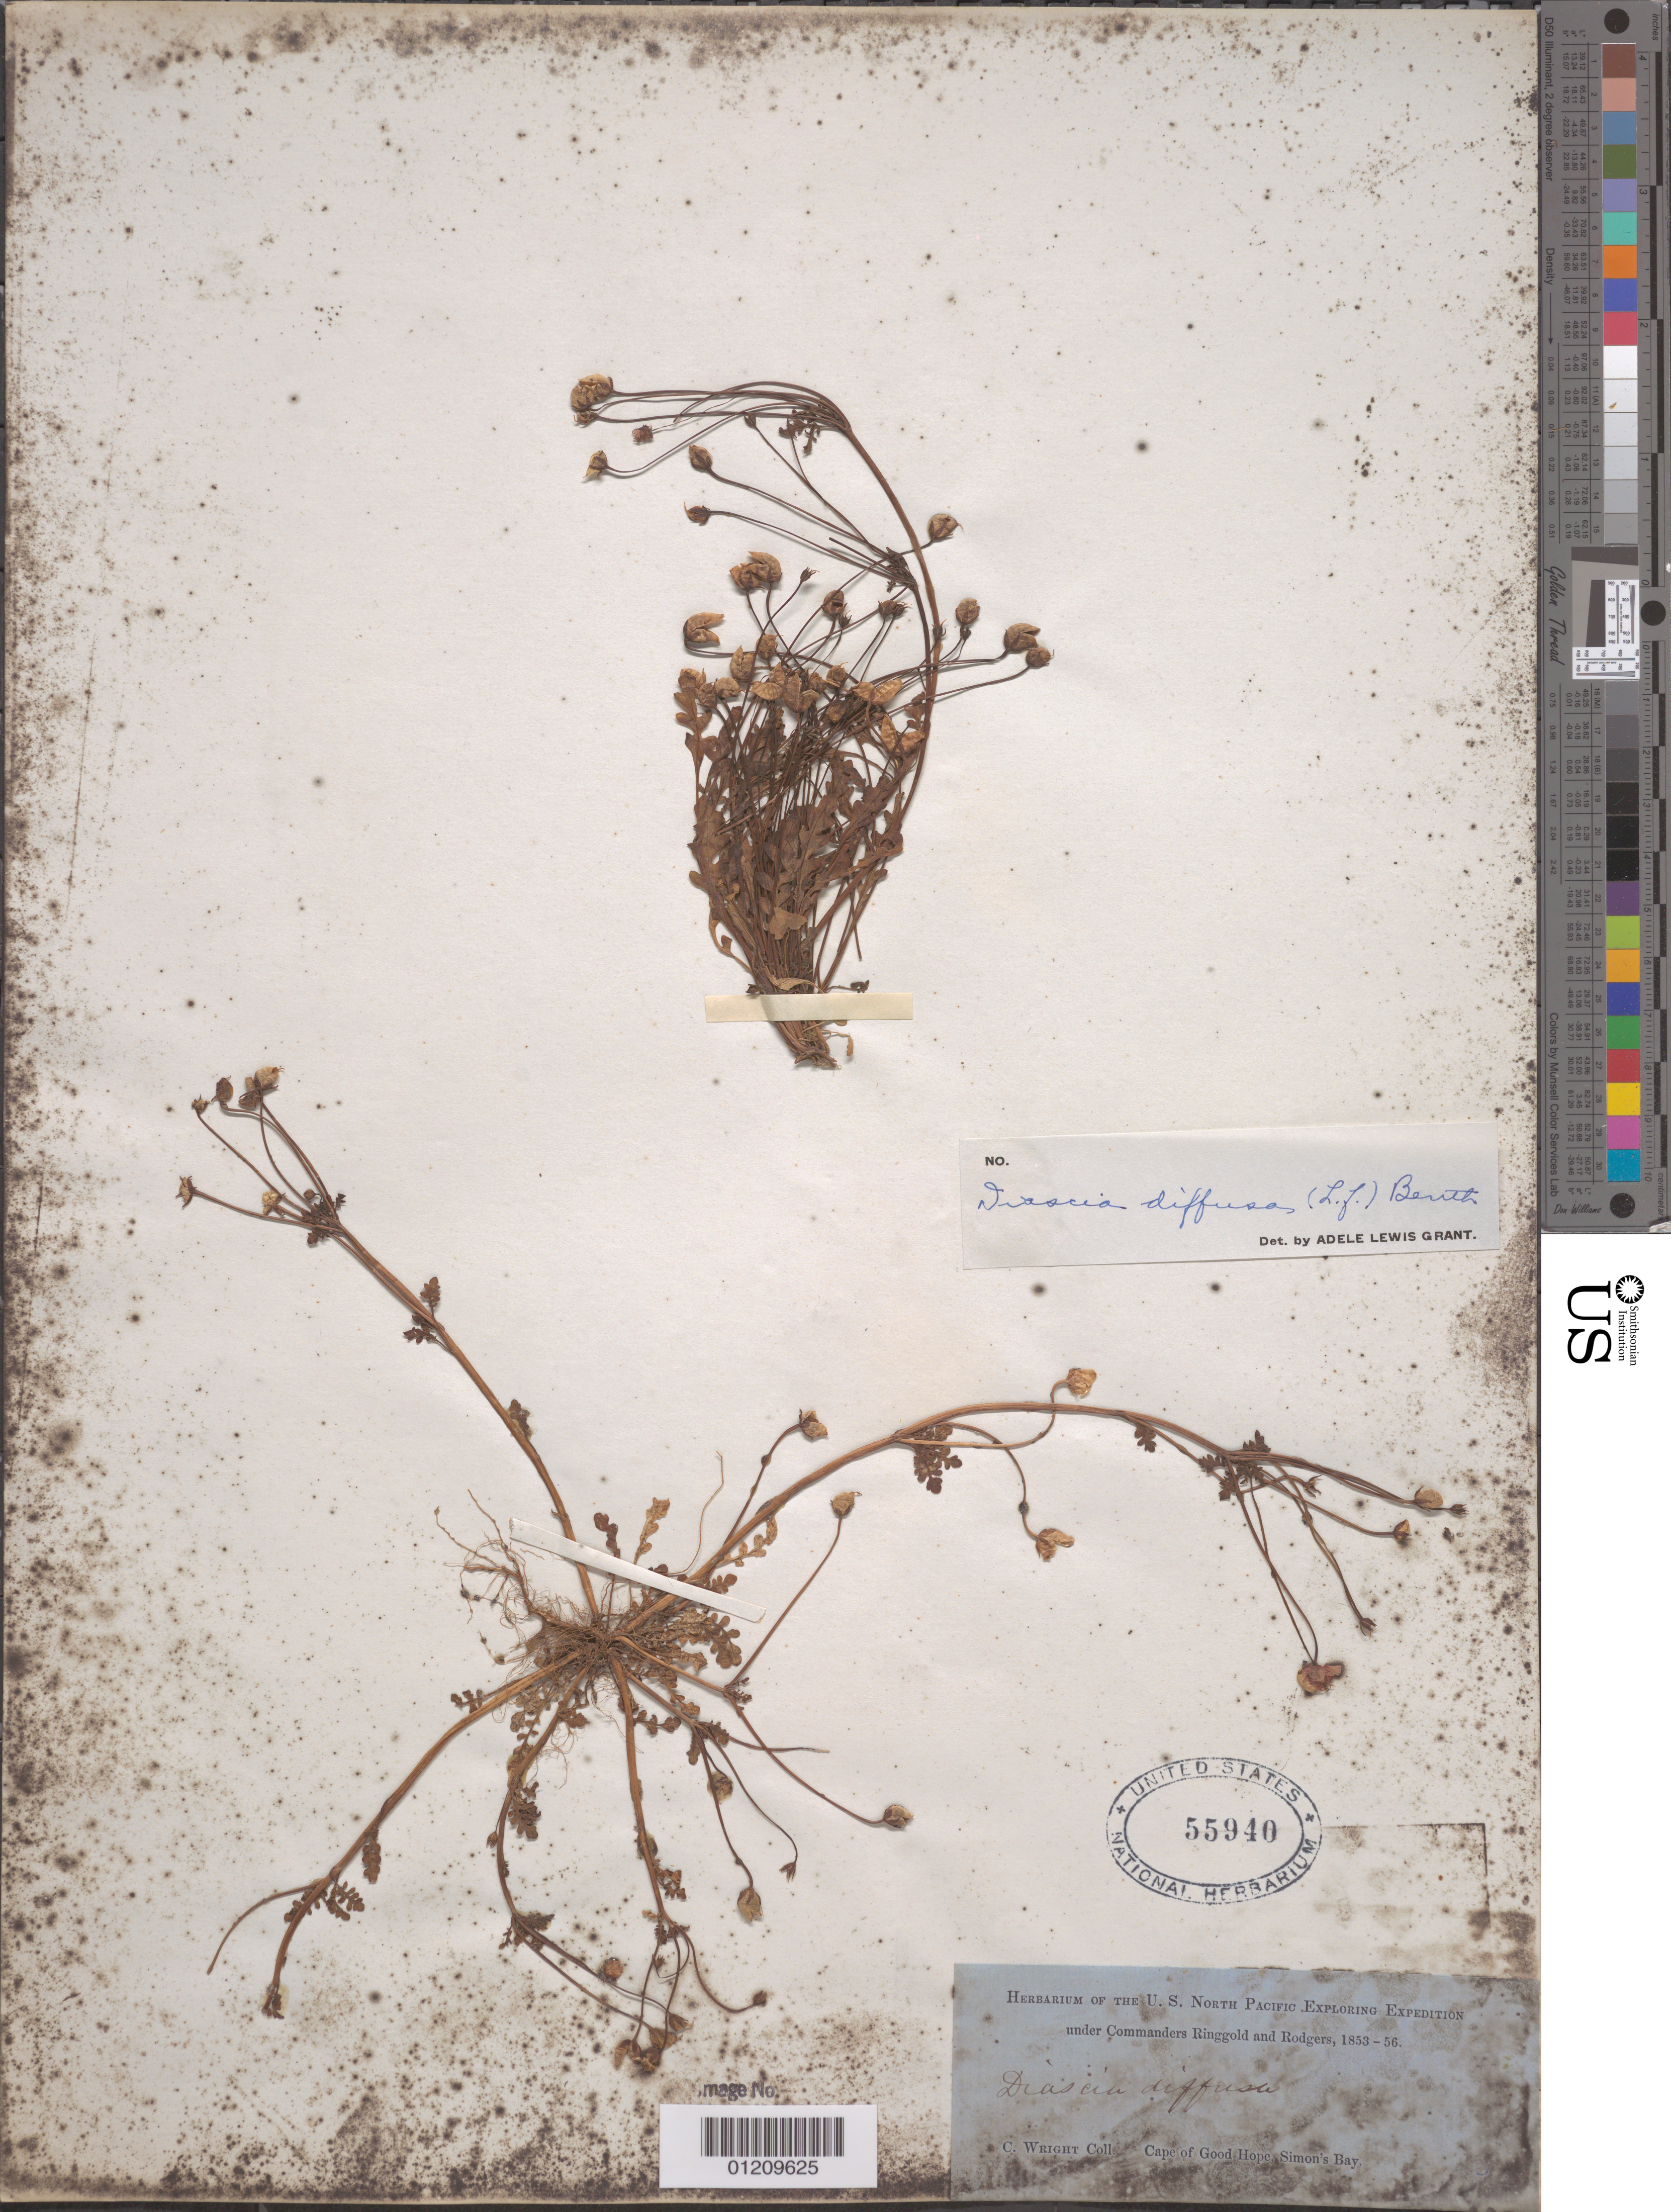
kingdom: Plantae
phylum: Tracheophyta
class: Magnoliopsida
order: Lamiales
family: Scrophulariaceae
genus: Diascia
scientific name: Diascia diffusa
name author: Benth.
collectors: C. Wright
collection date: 1853/1856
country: South Africa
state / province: Western Cape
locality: Cape of Good Hope, Simon's Bay.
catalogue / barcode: US 55940